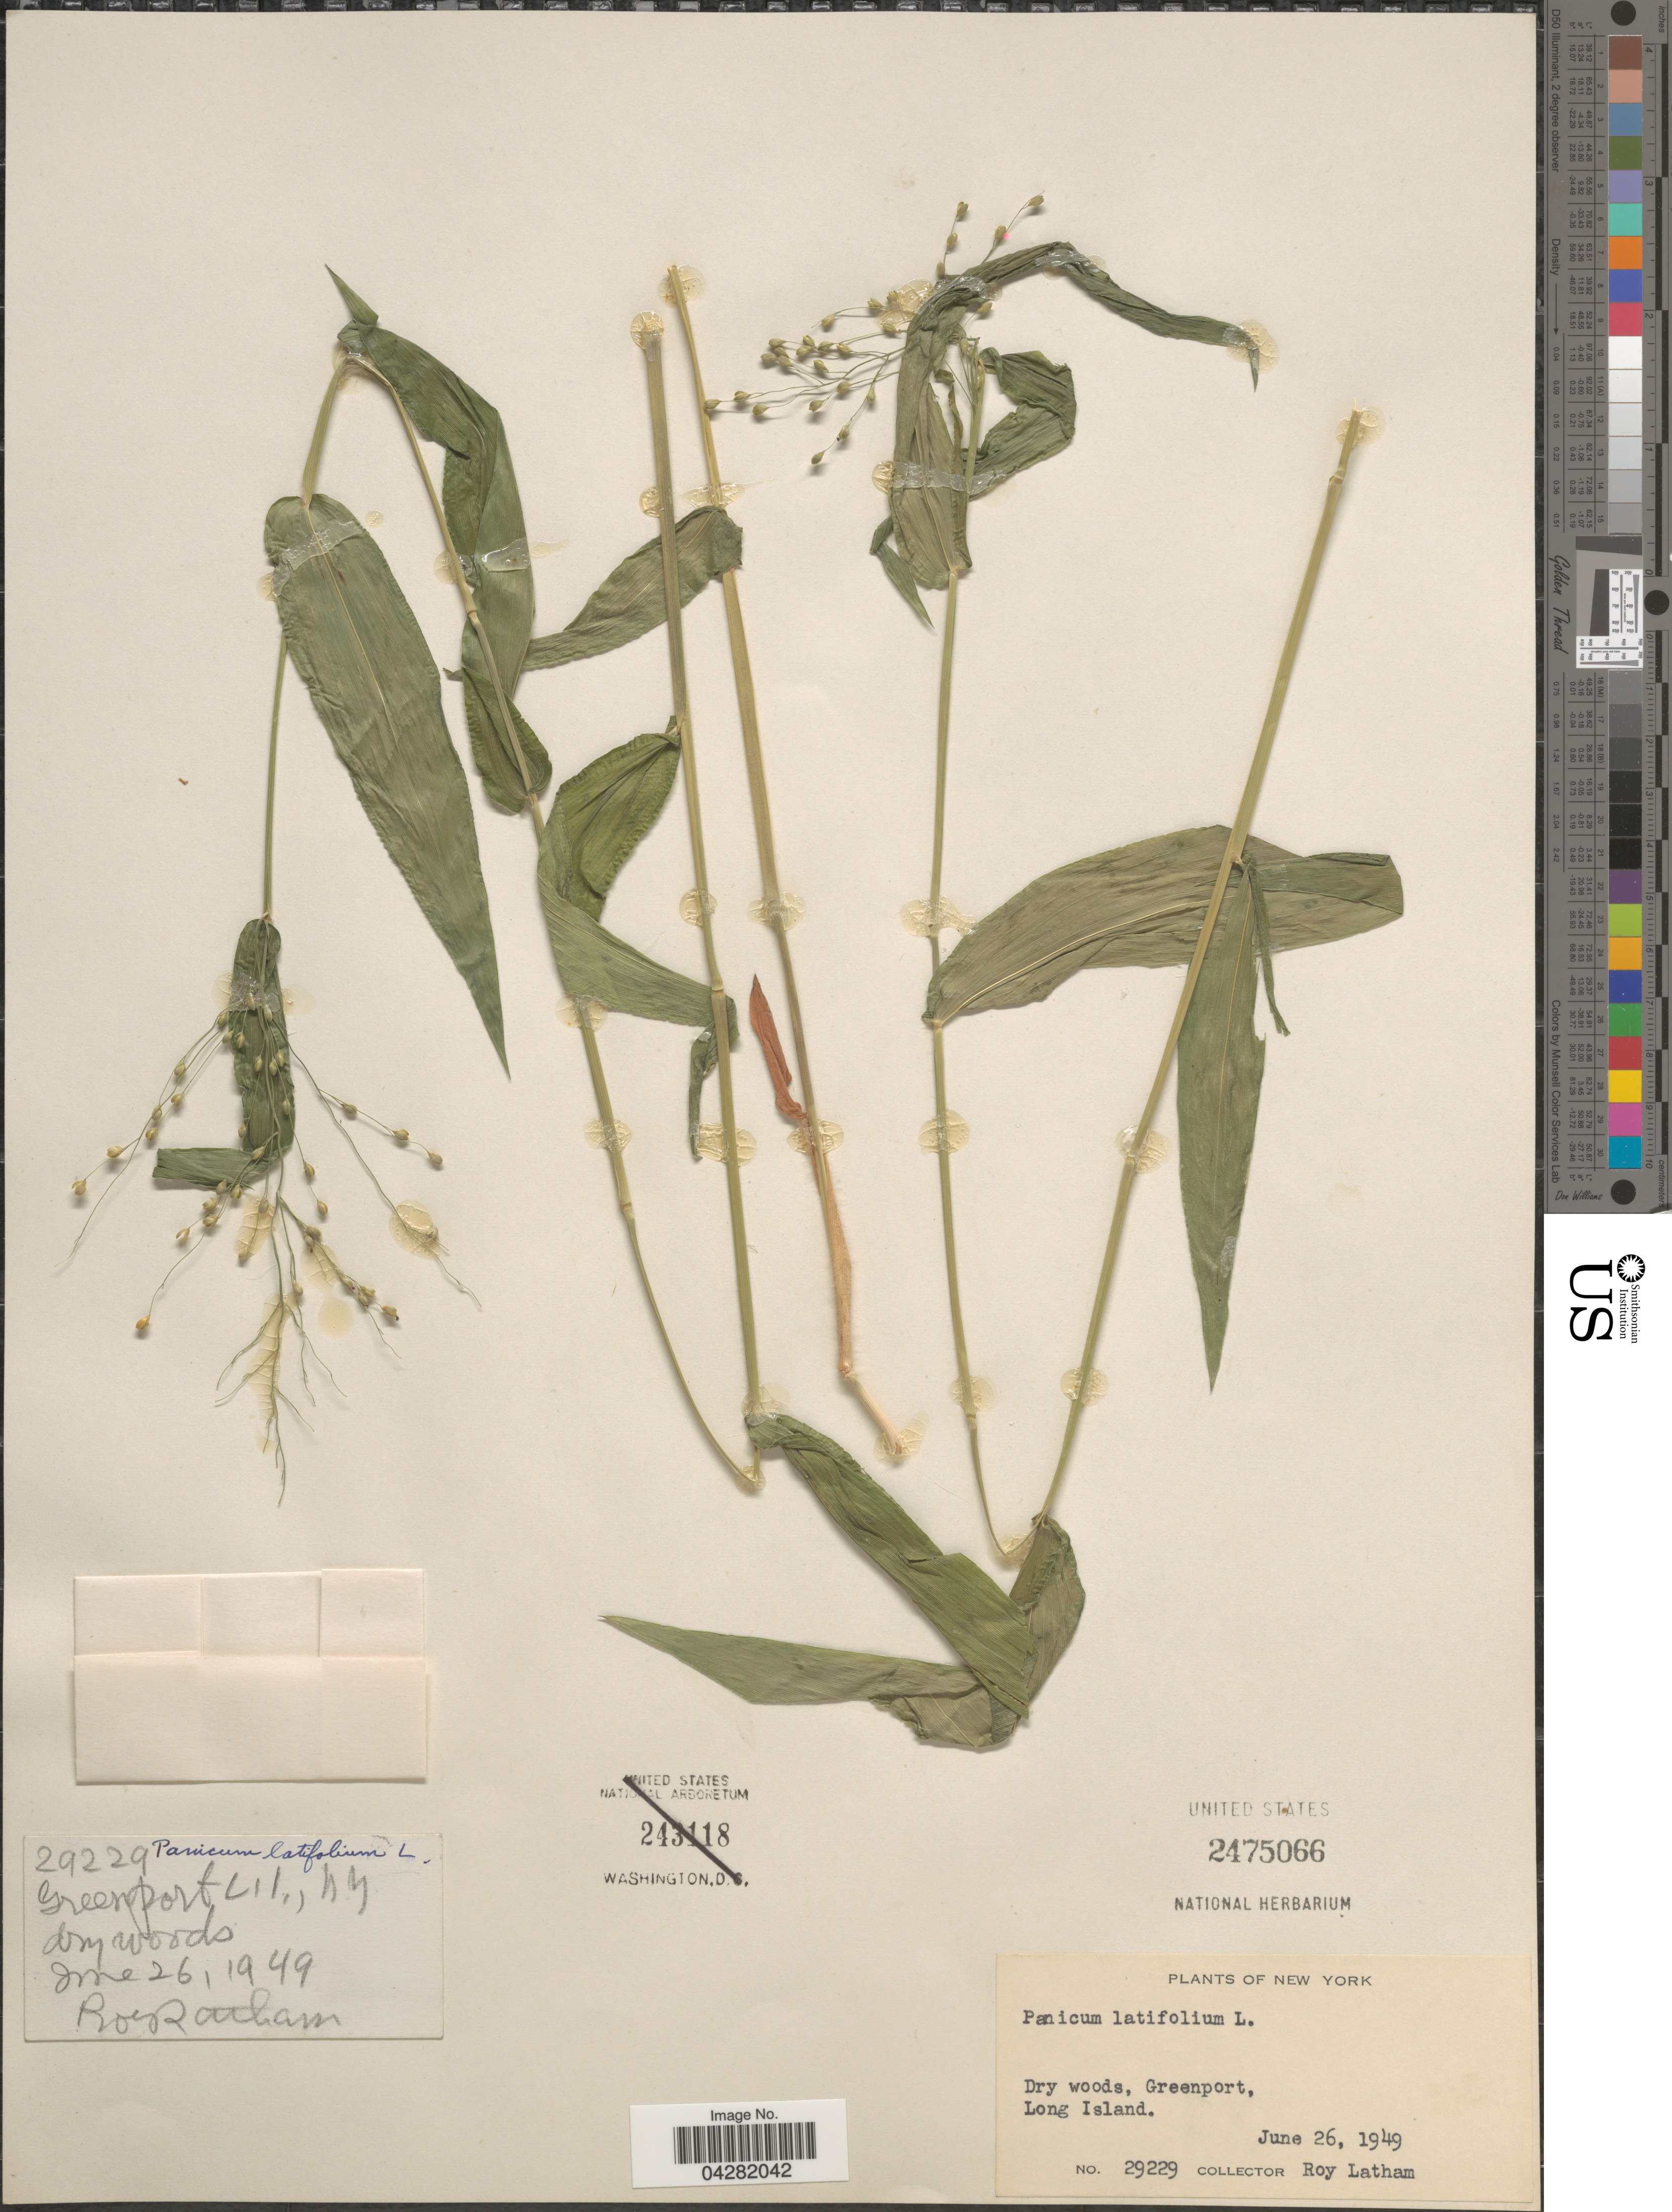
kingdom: Plantae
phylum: Tracheophyta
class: Liliopsida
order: Poales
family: Poaceae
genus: Dichanthelium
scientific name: Dichanthelium latifolium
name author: (L.) Harvill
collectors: R. Latham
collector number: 29229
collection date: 1949-06-26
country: United States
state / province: New York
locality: Greenport, Long Island.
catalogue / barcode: US 2475066